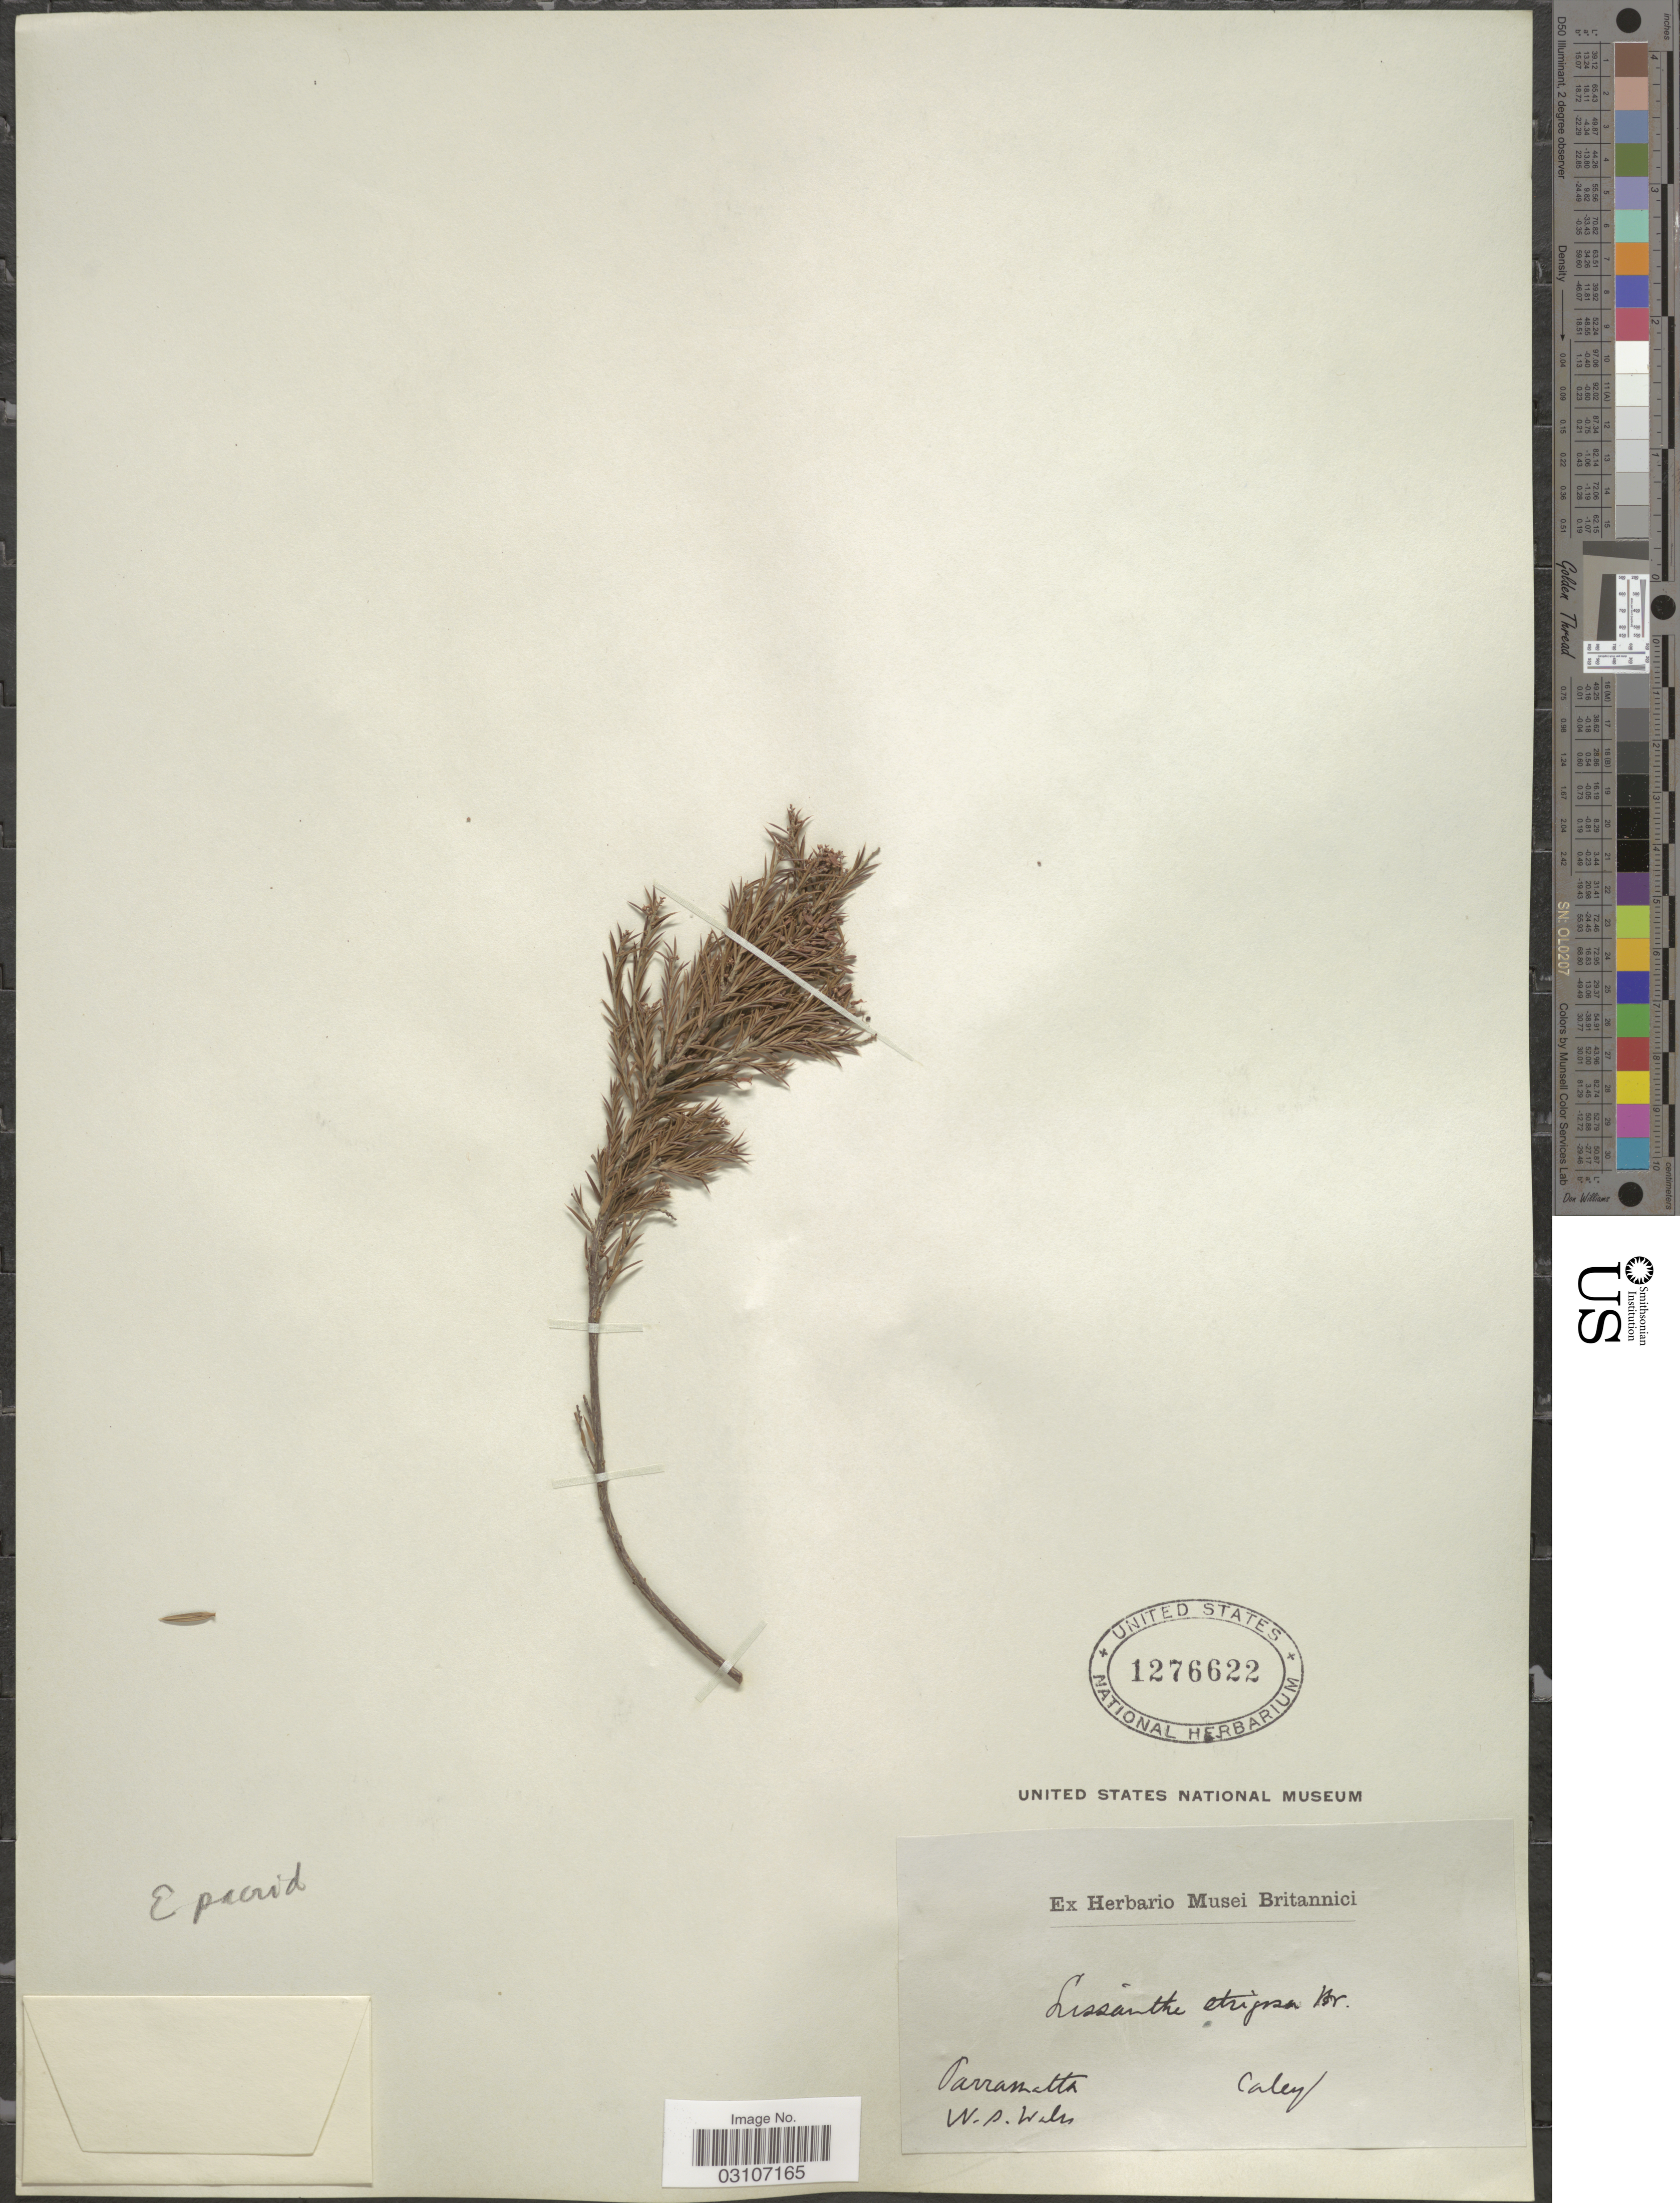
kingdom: Plantae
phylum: Tracheophyta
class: Magnoliopsida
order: Ericales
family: Ericaceae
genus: Lissanthe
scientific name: Lissanthe strigosa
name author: (Sm.) R. Br.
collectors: -. Caley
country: Australia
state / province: New South Wales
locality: Parramatta. N.S.Wales.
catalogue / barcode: US 1276622